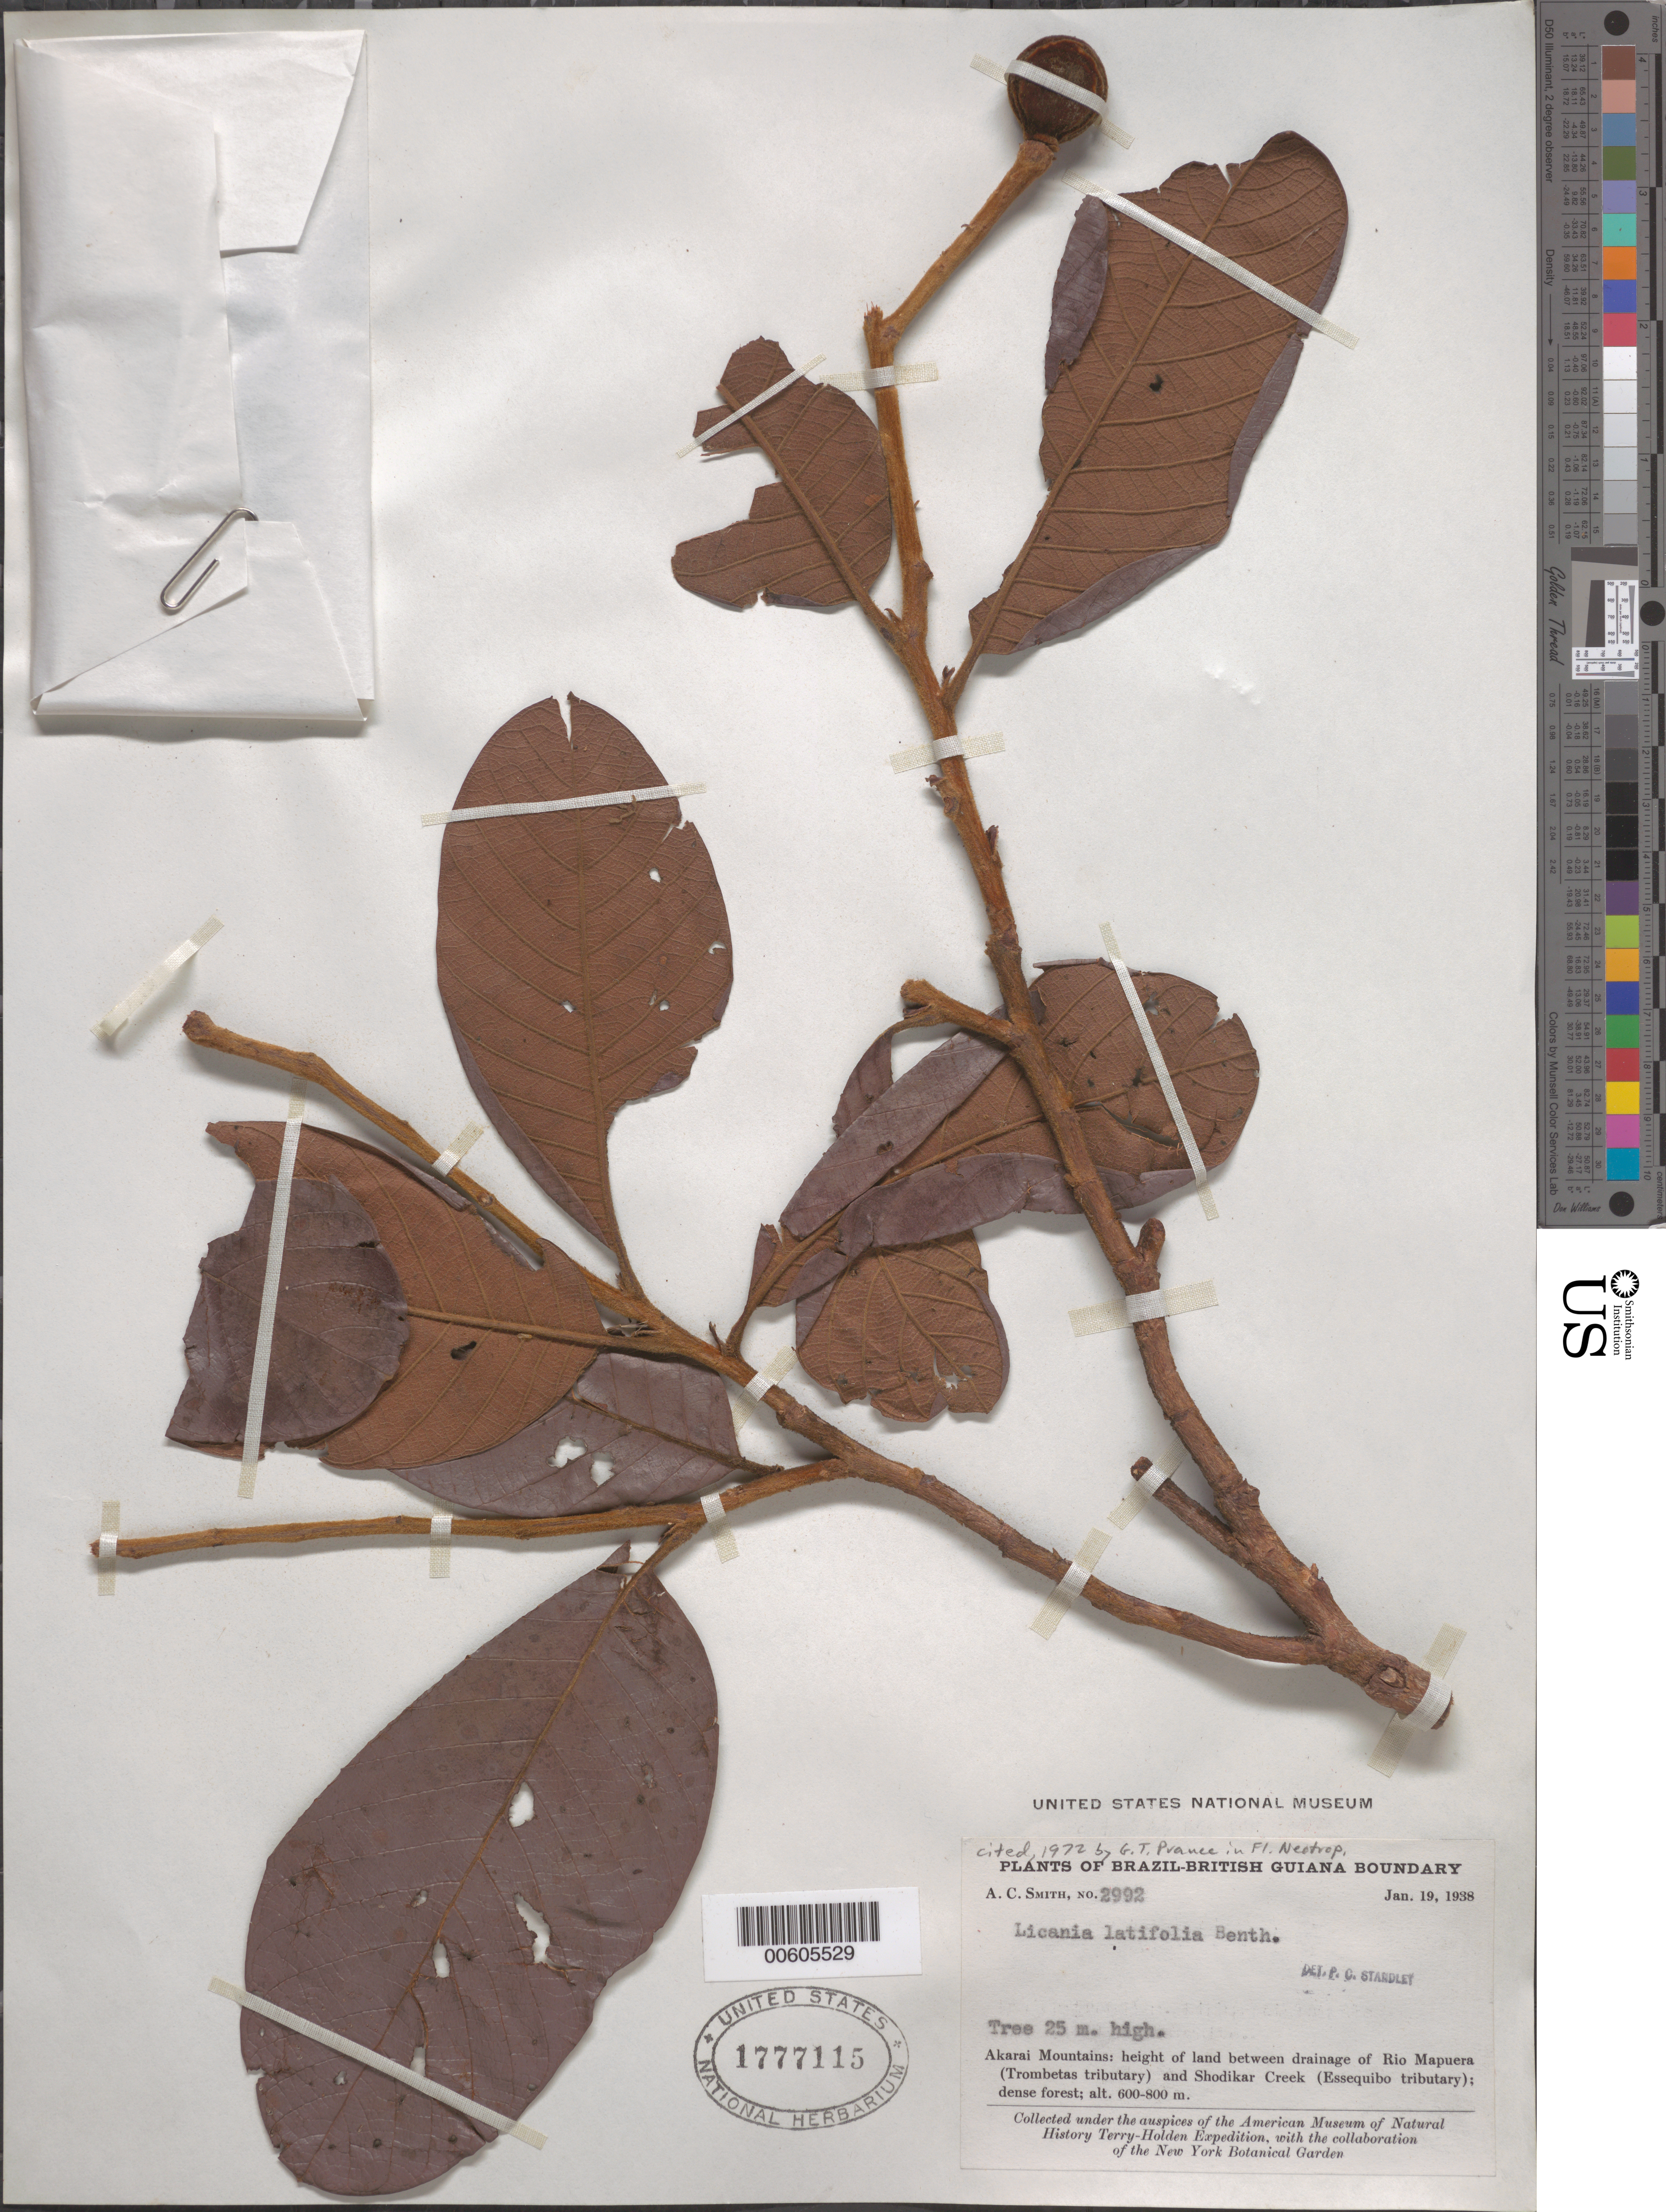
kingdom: Plantae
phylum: Tracheophyta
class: Magnoliopsida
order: Malpighiales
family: Chrysobalanaceae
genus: Hymenopus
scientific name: Hymenopus latifolius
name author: (Benth. ex Hook. f.) Sothers & Prance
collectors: A. C. Smith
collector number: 2992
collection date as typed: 19-Jan-38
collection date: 1938-01-19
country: Guyana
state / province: U. Takutu-U. Essequibo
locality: Akarai Mts., betw. drainage of Mapuera R. (Trombetas trib.) & Shodikar Creek (Essequibo trib.)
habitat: Dense forest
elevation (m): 600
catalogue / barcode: US 1777115